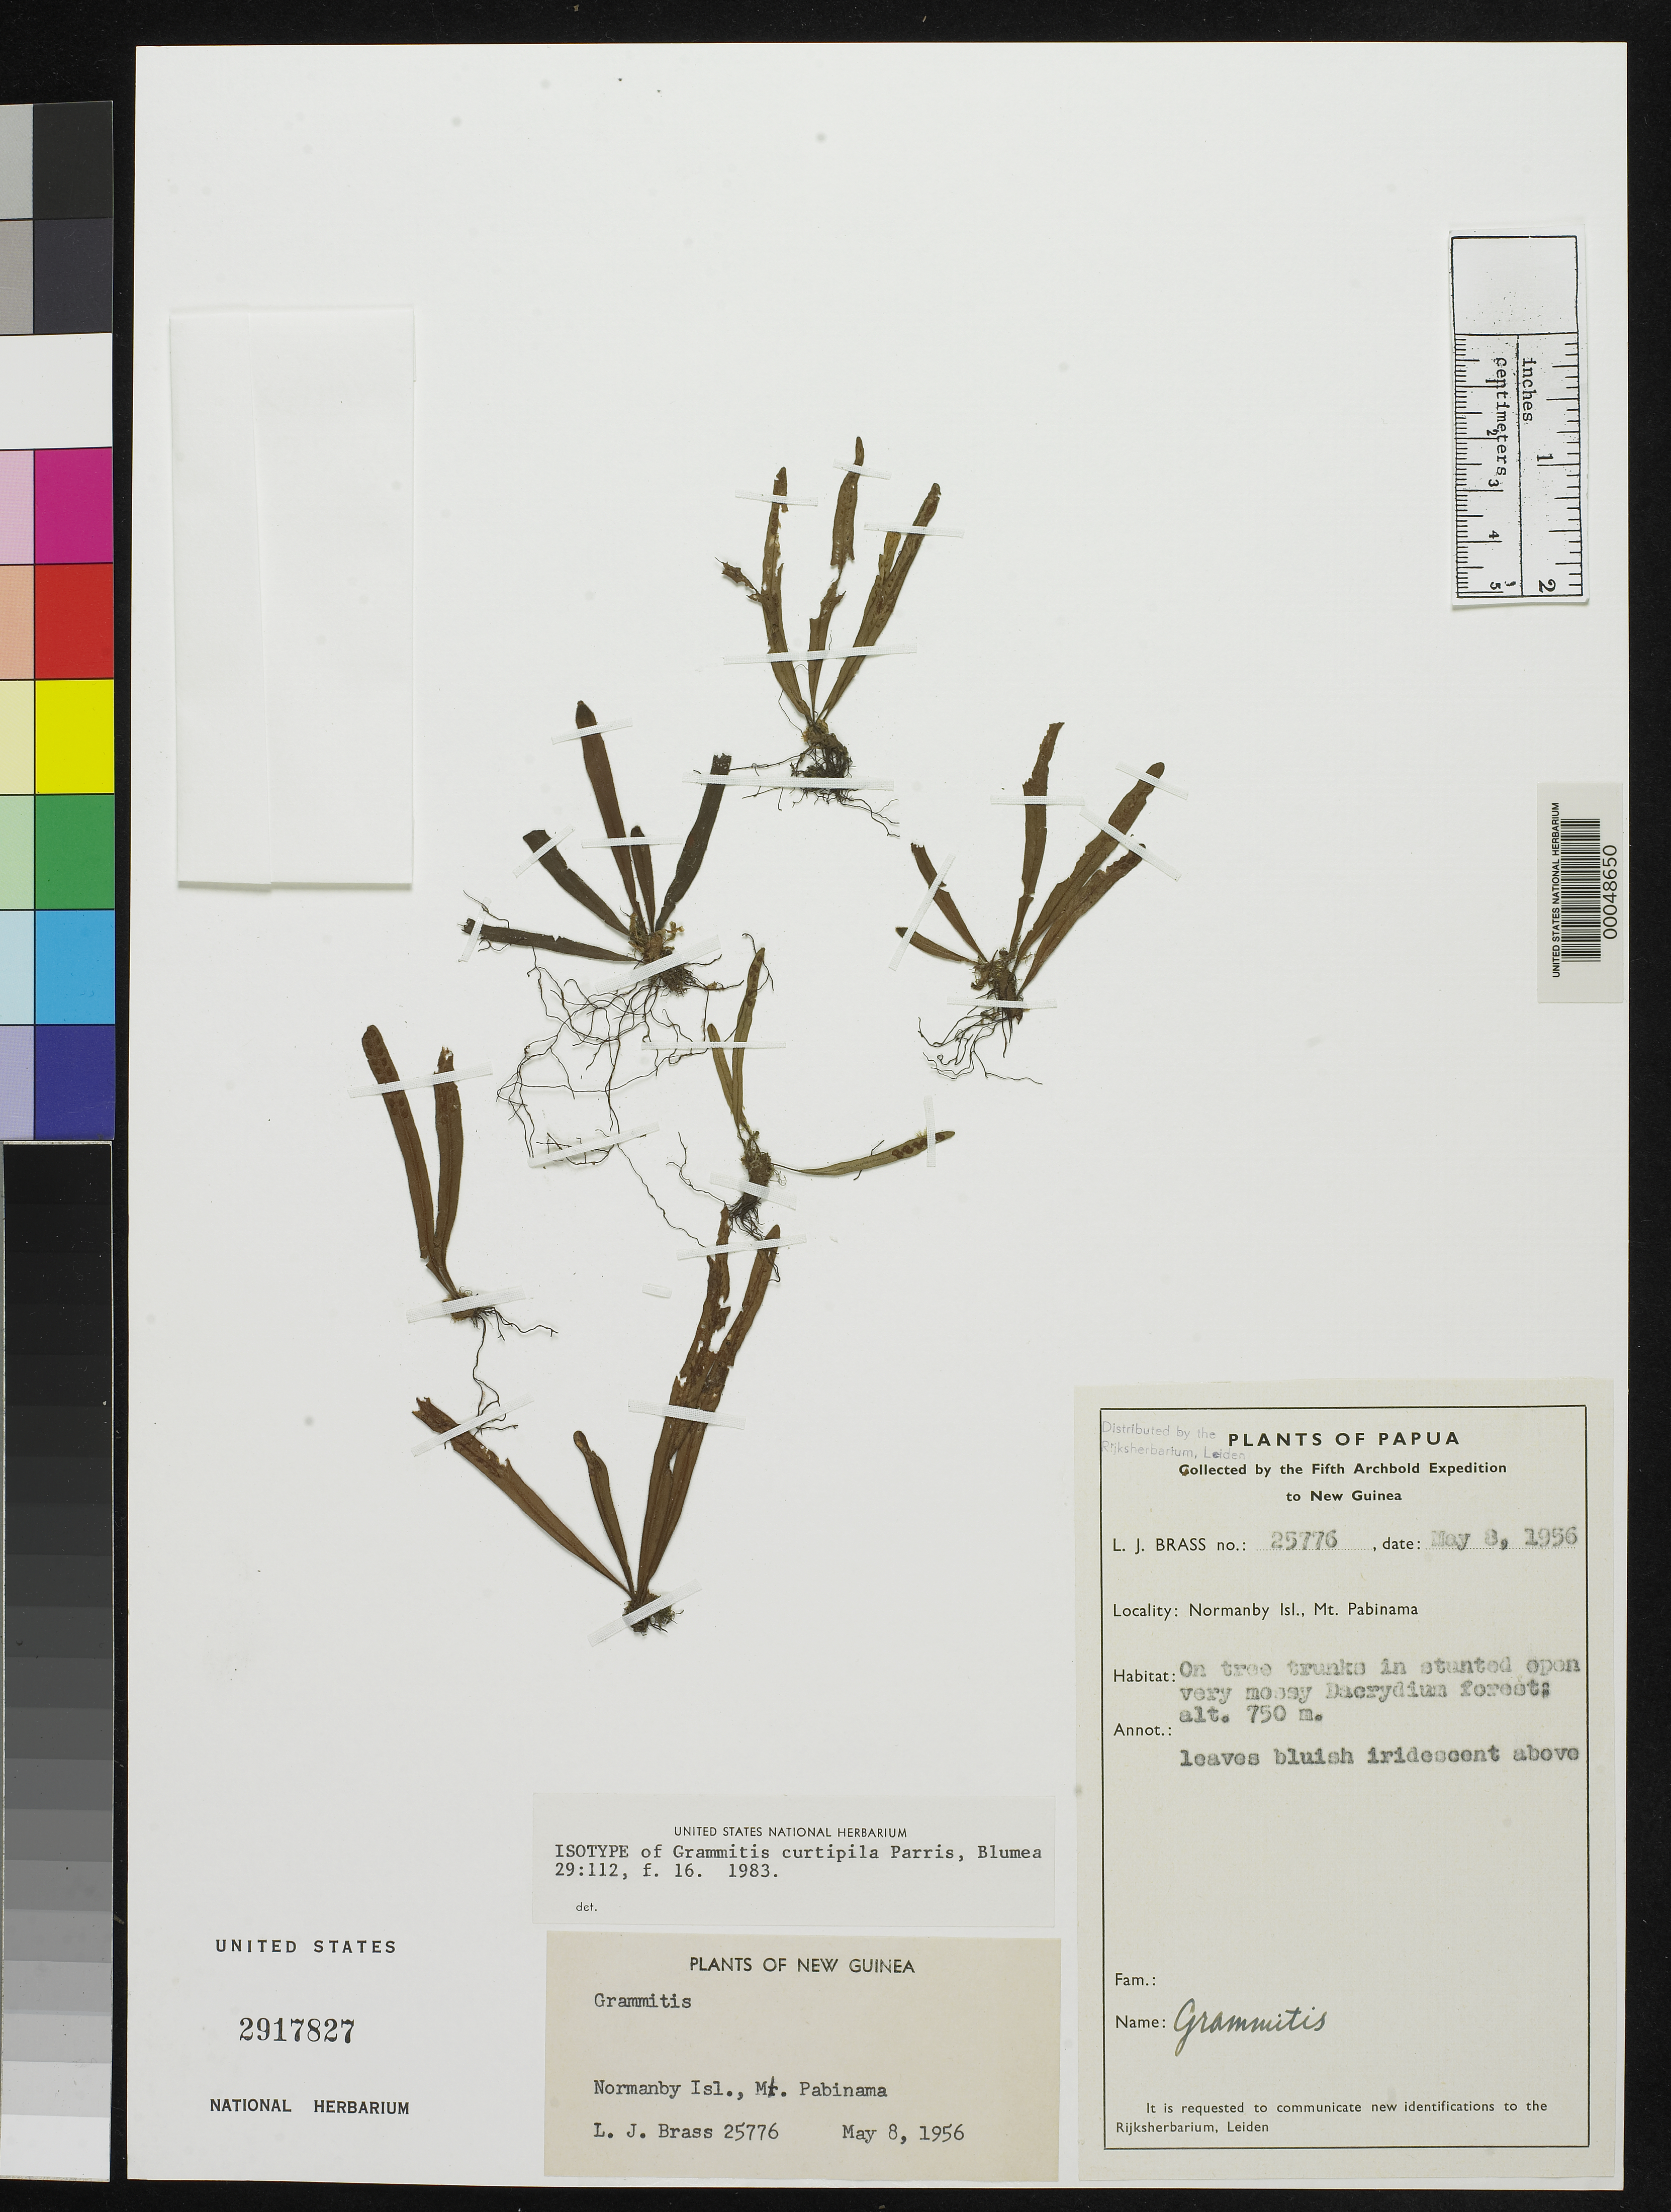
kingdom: Plantae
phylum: Tracheophyta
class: Polypodiopsida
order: Polypodiales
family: Polypodiaceae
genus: Grammitis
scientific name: Grammitis curtipila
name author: Parris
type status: Isotype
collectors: L. J. Brass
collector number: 25776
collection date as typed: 08 May 1956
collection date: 1956-05-08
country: Papua New Guinea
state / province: Milne Bay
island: Normanby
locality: Mount Pabinama.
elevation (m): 750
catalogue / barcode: US 2917827